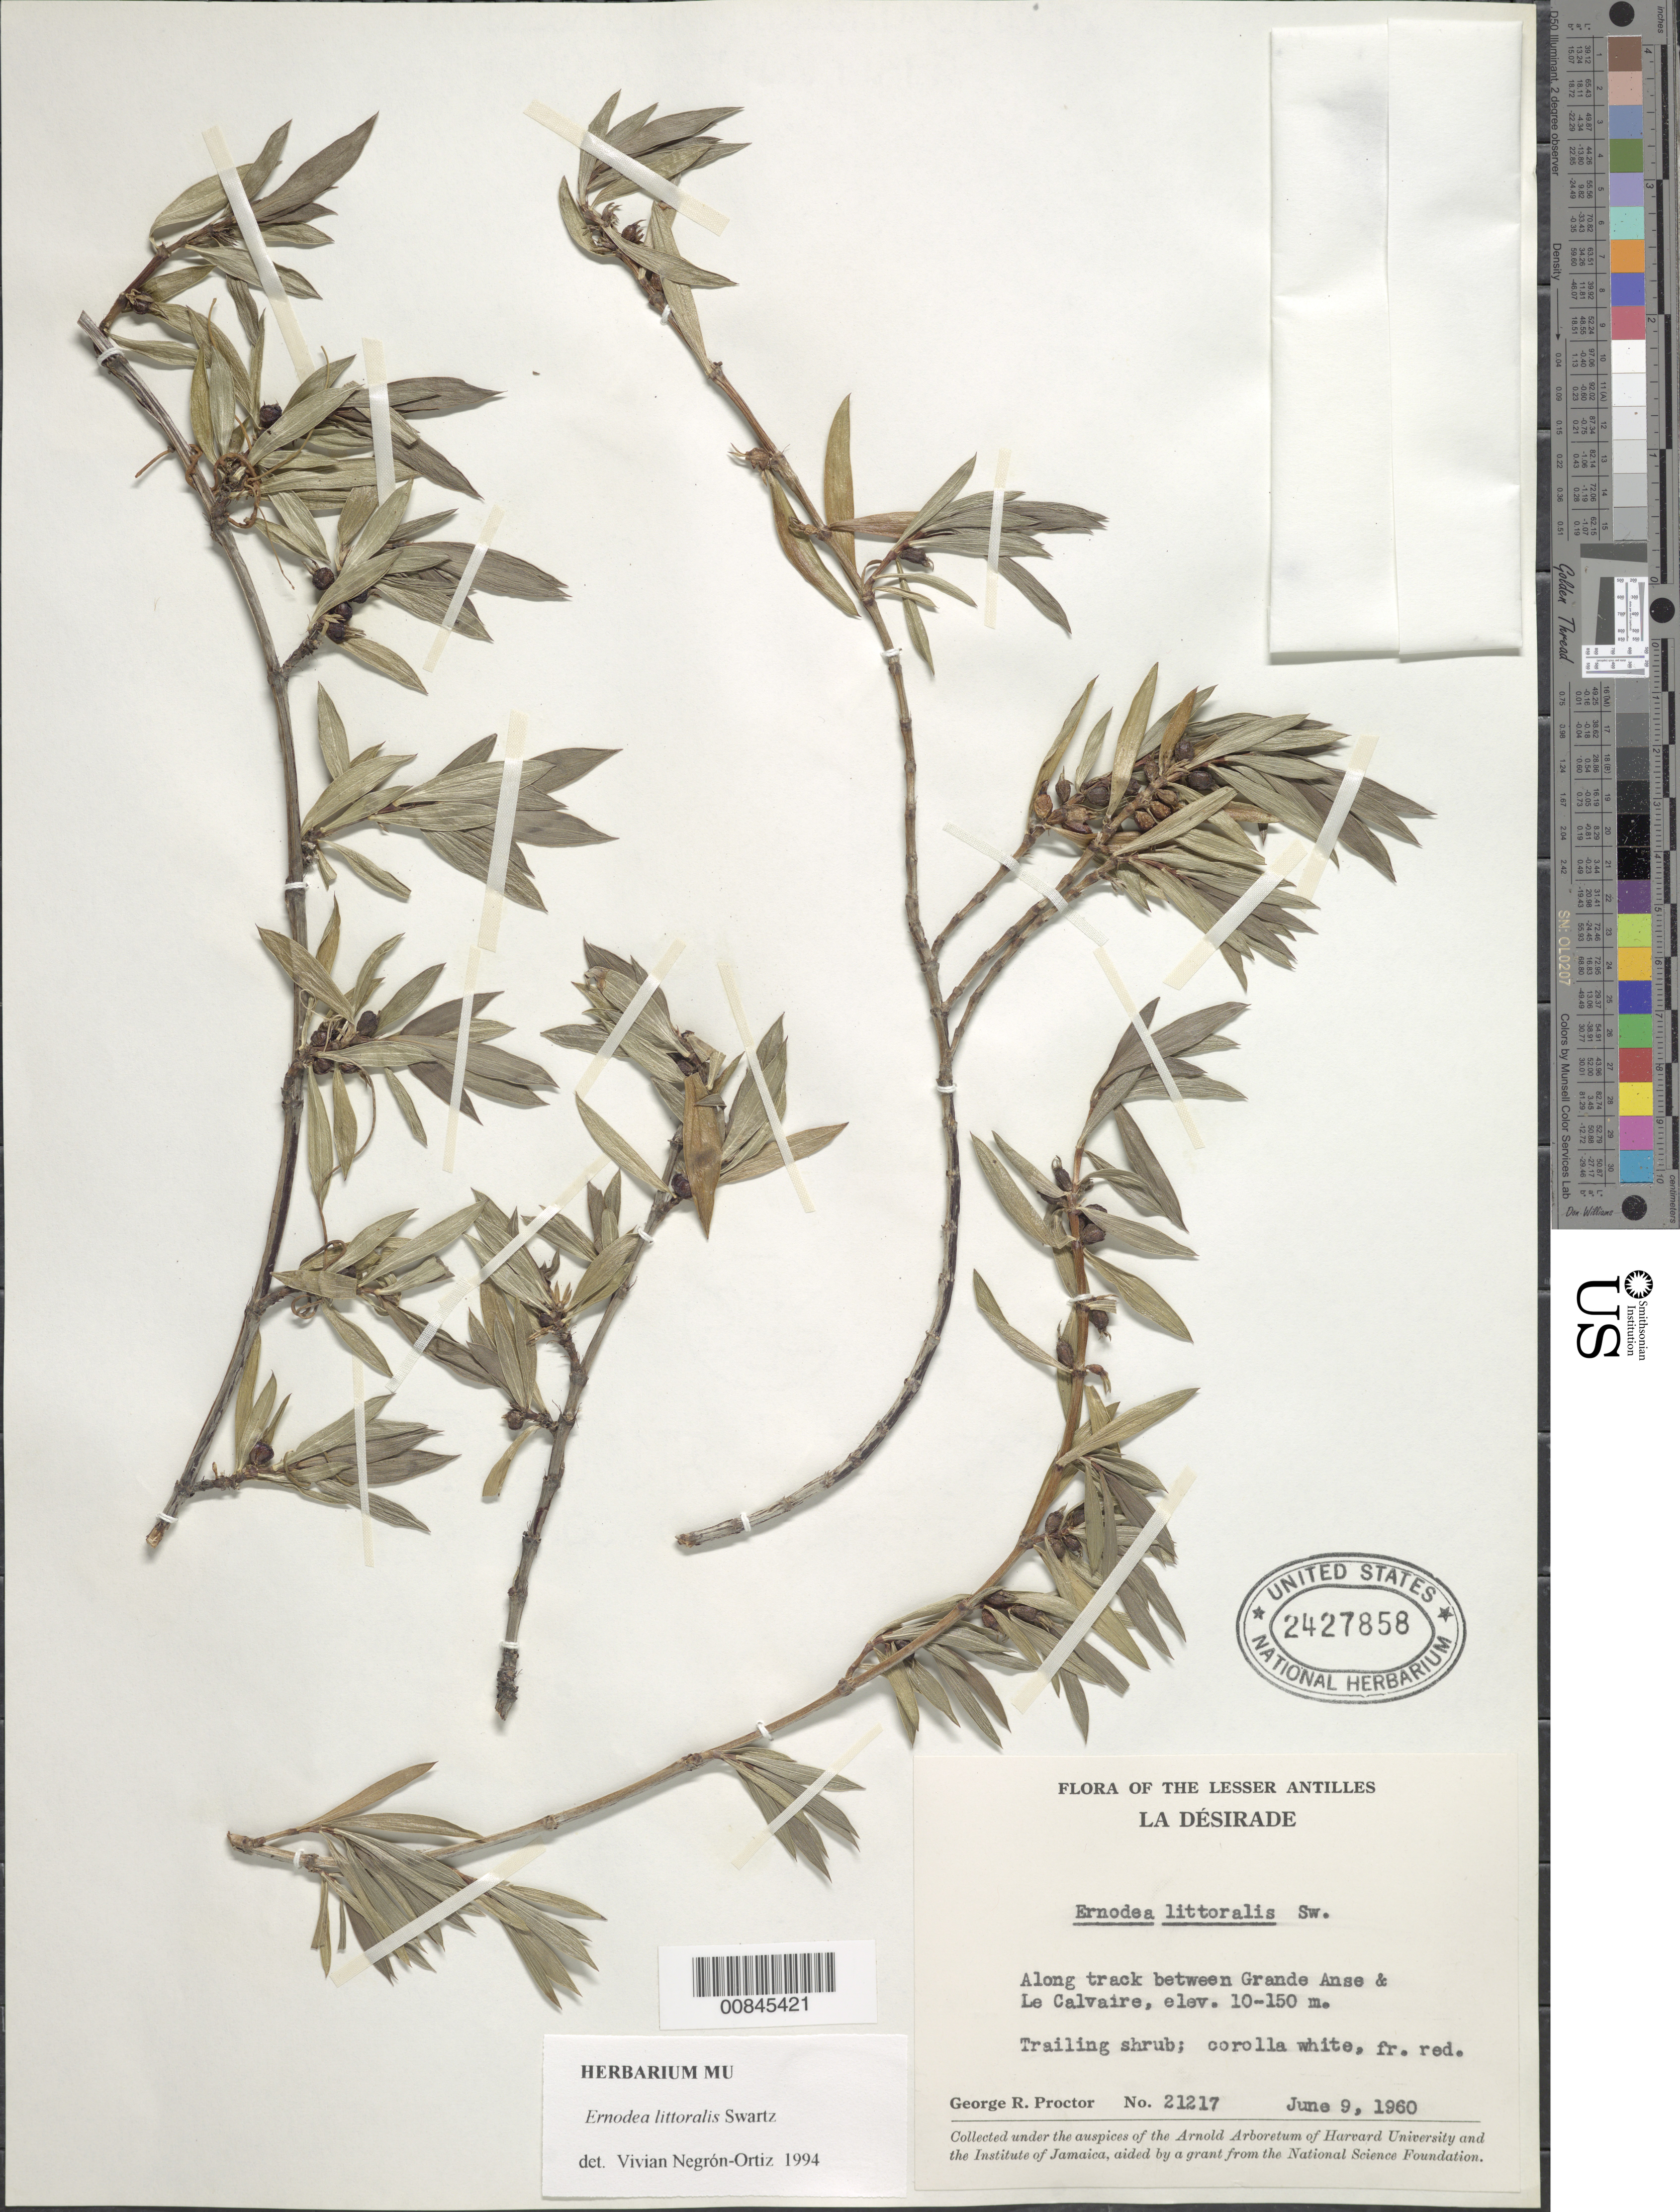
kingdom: Plantae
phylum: Tracheophyta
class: Magnoliopsida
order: Gentianales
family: Rubiaceae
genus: Ernodea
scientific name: Ernodea littoralis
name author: Sw.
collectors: G. R. Proctor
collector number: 21217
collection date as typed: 09 Jun 1960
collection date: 1960-06-09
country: Guadeloupe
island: La Désirade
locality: La Désirade I. Along track between Grande Anse and Le Calvaire.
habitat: Along track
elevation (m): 10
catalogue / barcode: US 2427858